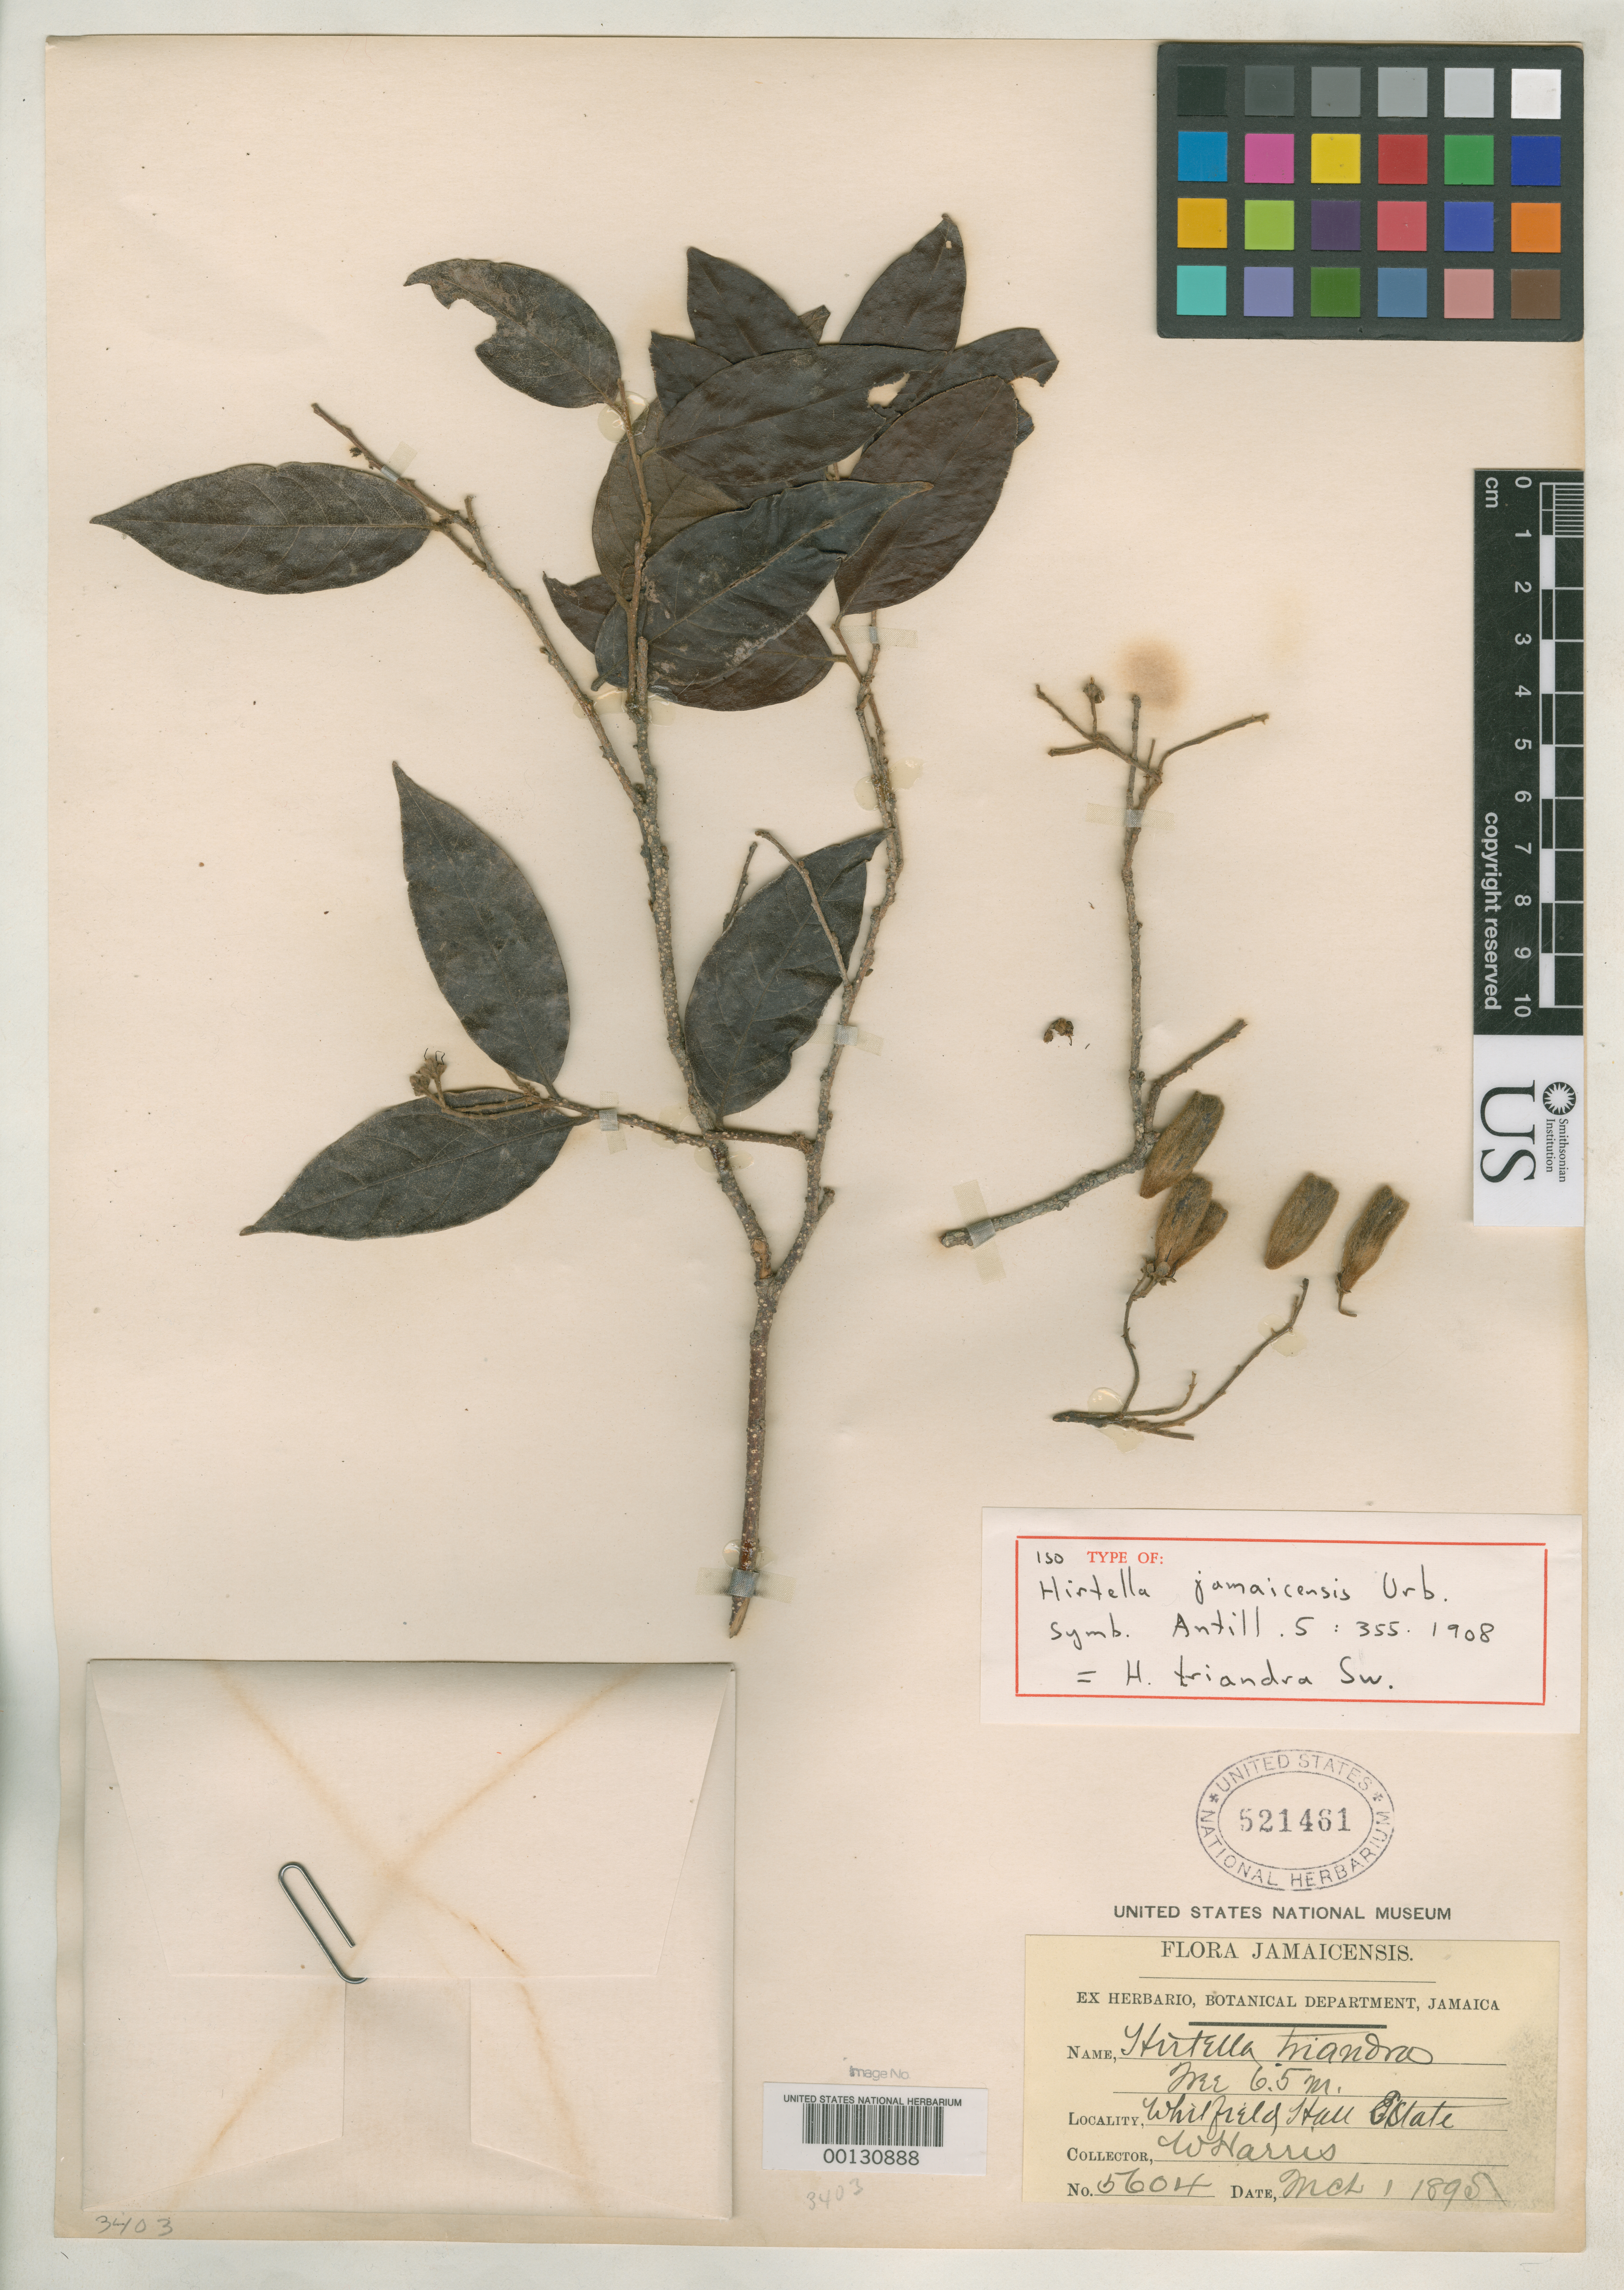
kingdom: Plantae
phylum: Tracheophyta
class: Magnoliopsida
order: Malpighiales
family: Chrysobalanaceae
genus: Hirtella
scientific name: Hirtella jamaicensis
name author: Urb.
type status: Isotype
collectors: W. H. Harris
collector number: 5604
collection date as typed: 17 Sept. 1906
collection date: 1906-09-17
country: Jamaica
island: Greater Antilles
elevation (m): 610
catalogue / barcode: US 521461